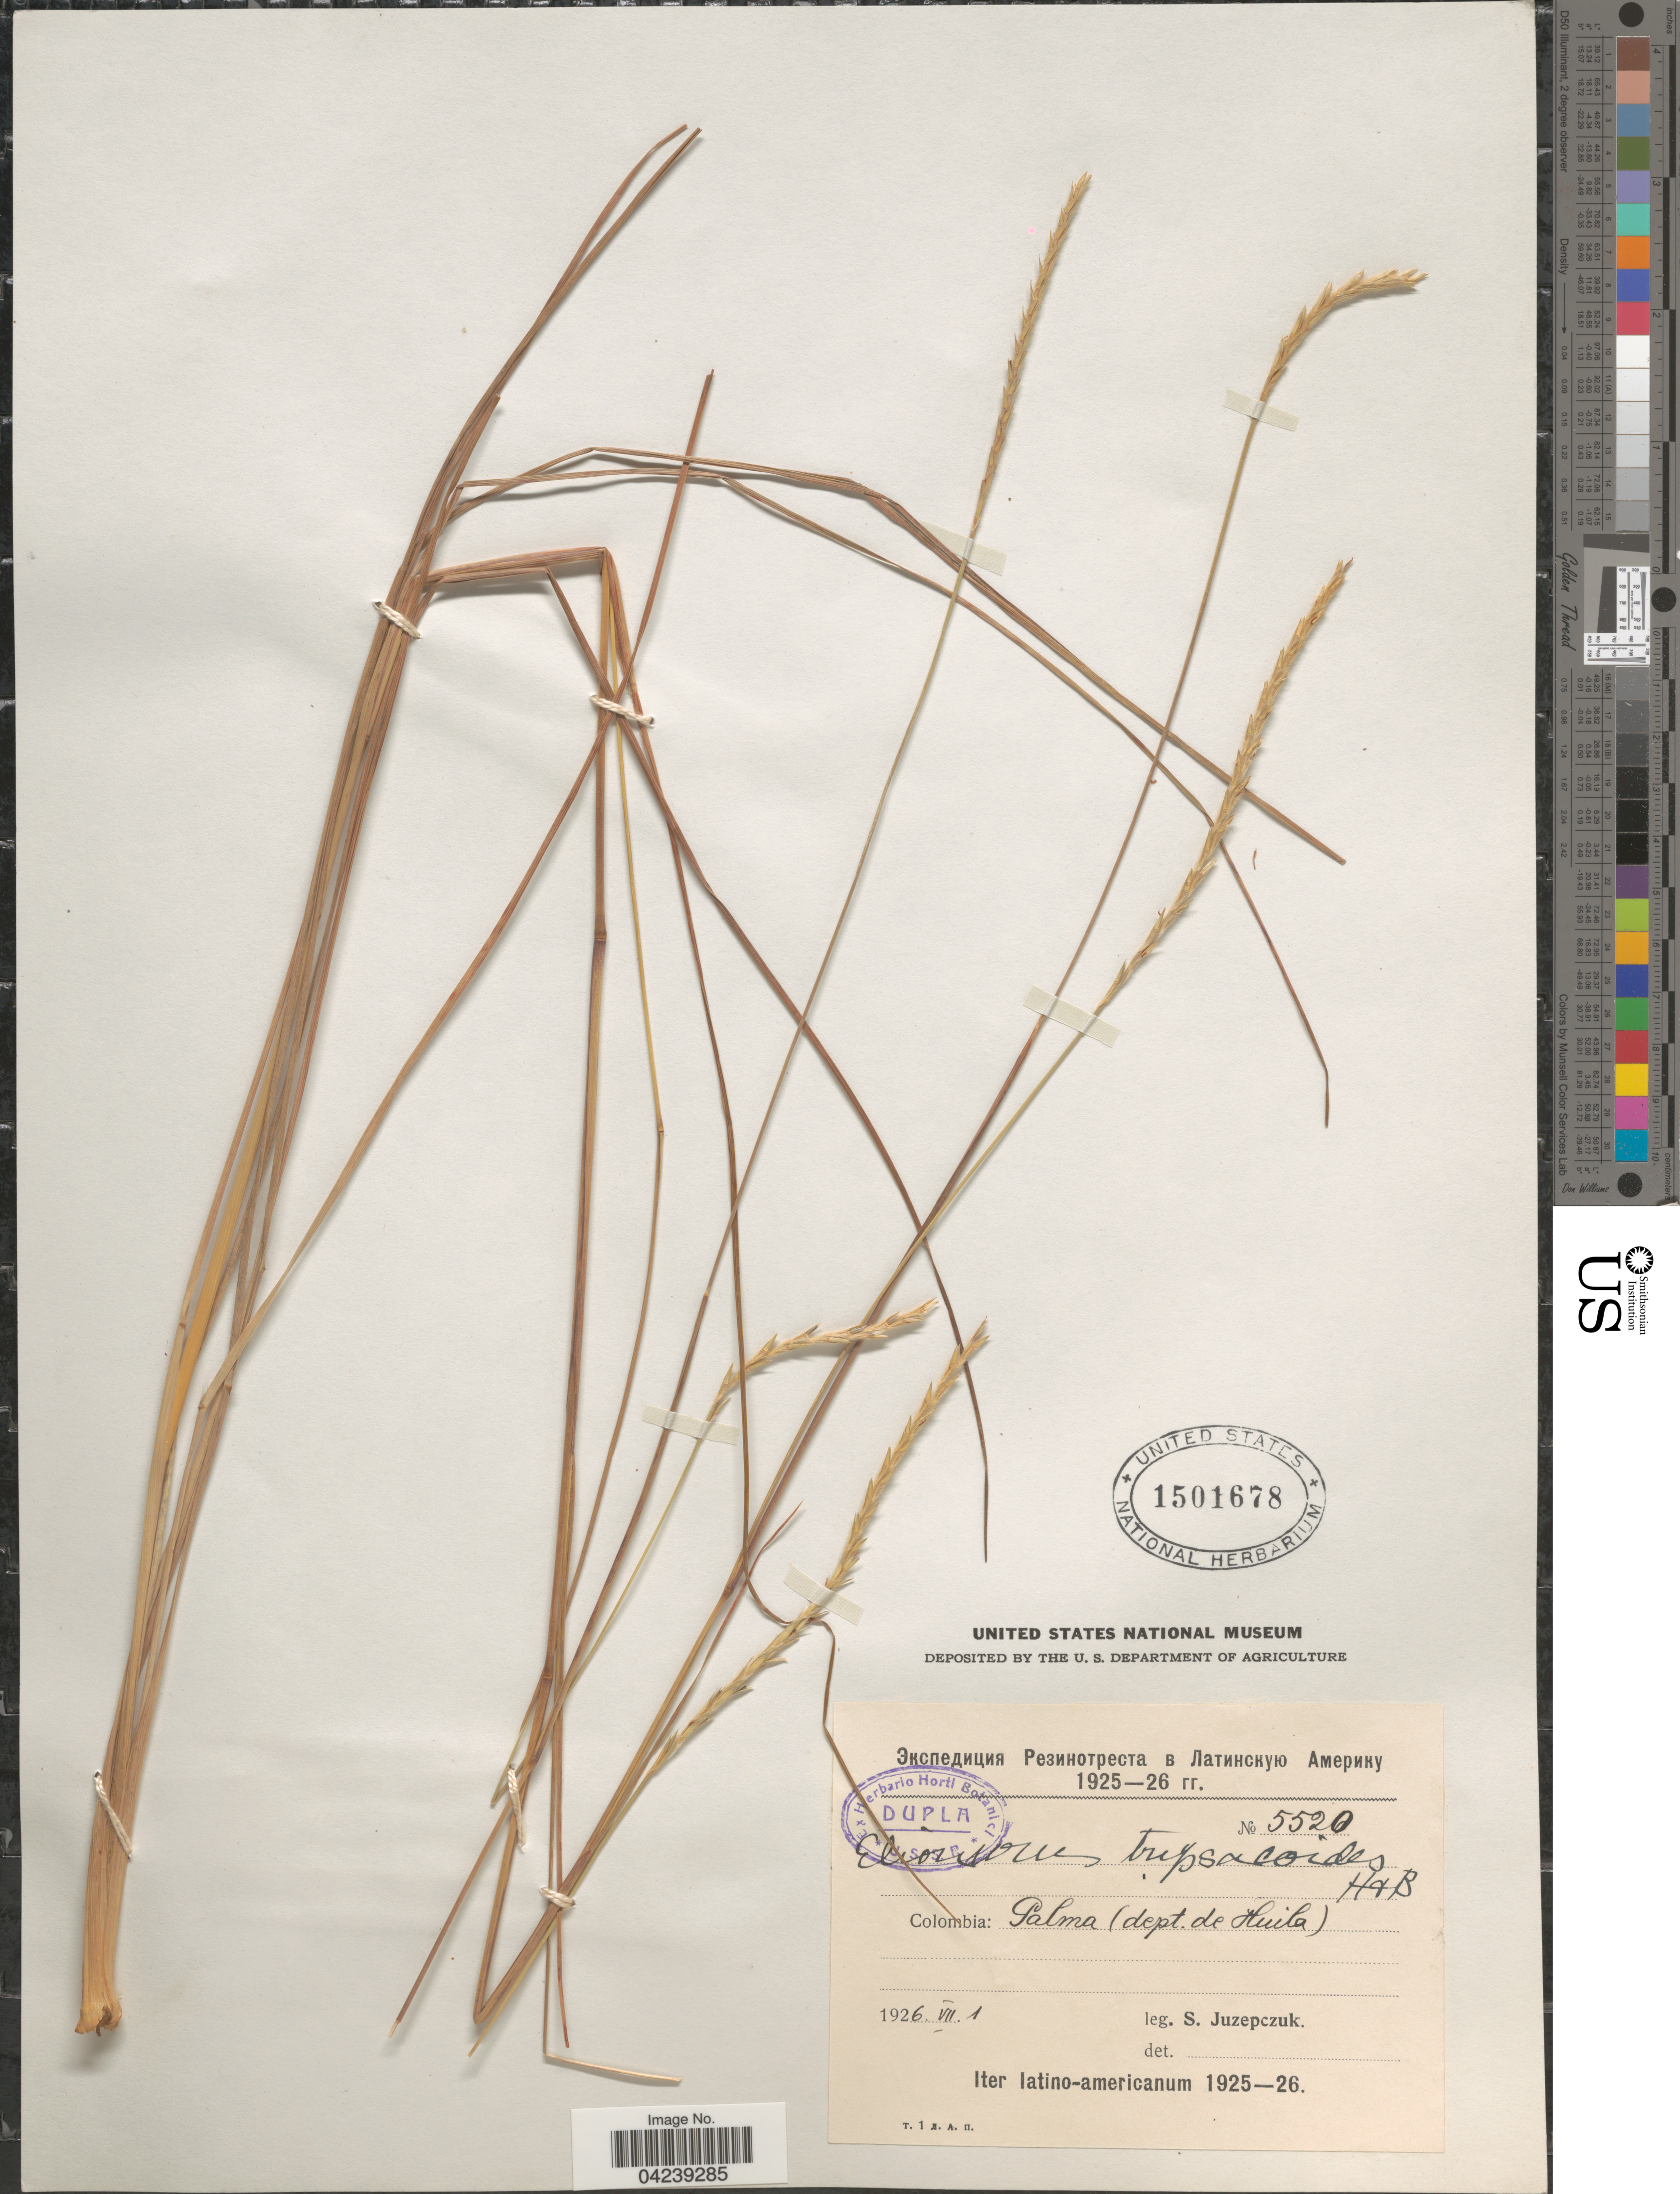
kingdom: Plantae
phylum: Tracheophyta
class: Liliopsida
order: Poales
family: Poaceae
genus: Elionurus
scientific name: Elionurus tripsacoides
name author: Humb. & Bonpl. ex Willd.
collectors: S. V. Juzepczuk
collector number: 5520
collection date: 1926-07-01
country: Colombia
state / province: Huila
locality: Palma (dept. de Huila). Iter latino-americanum 1925-26.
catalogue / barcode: US 1501678